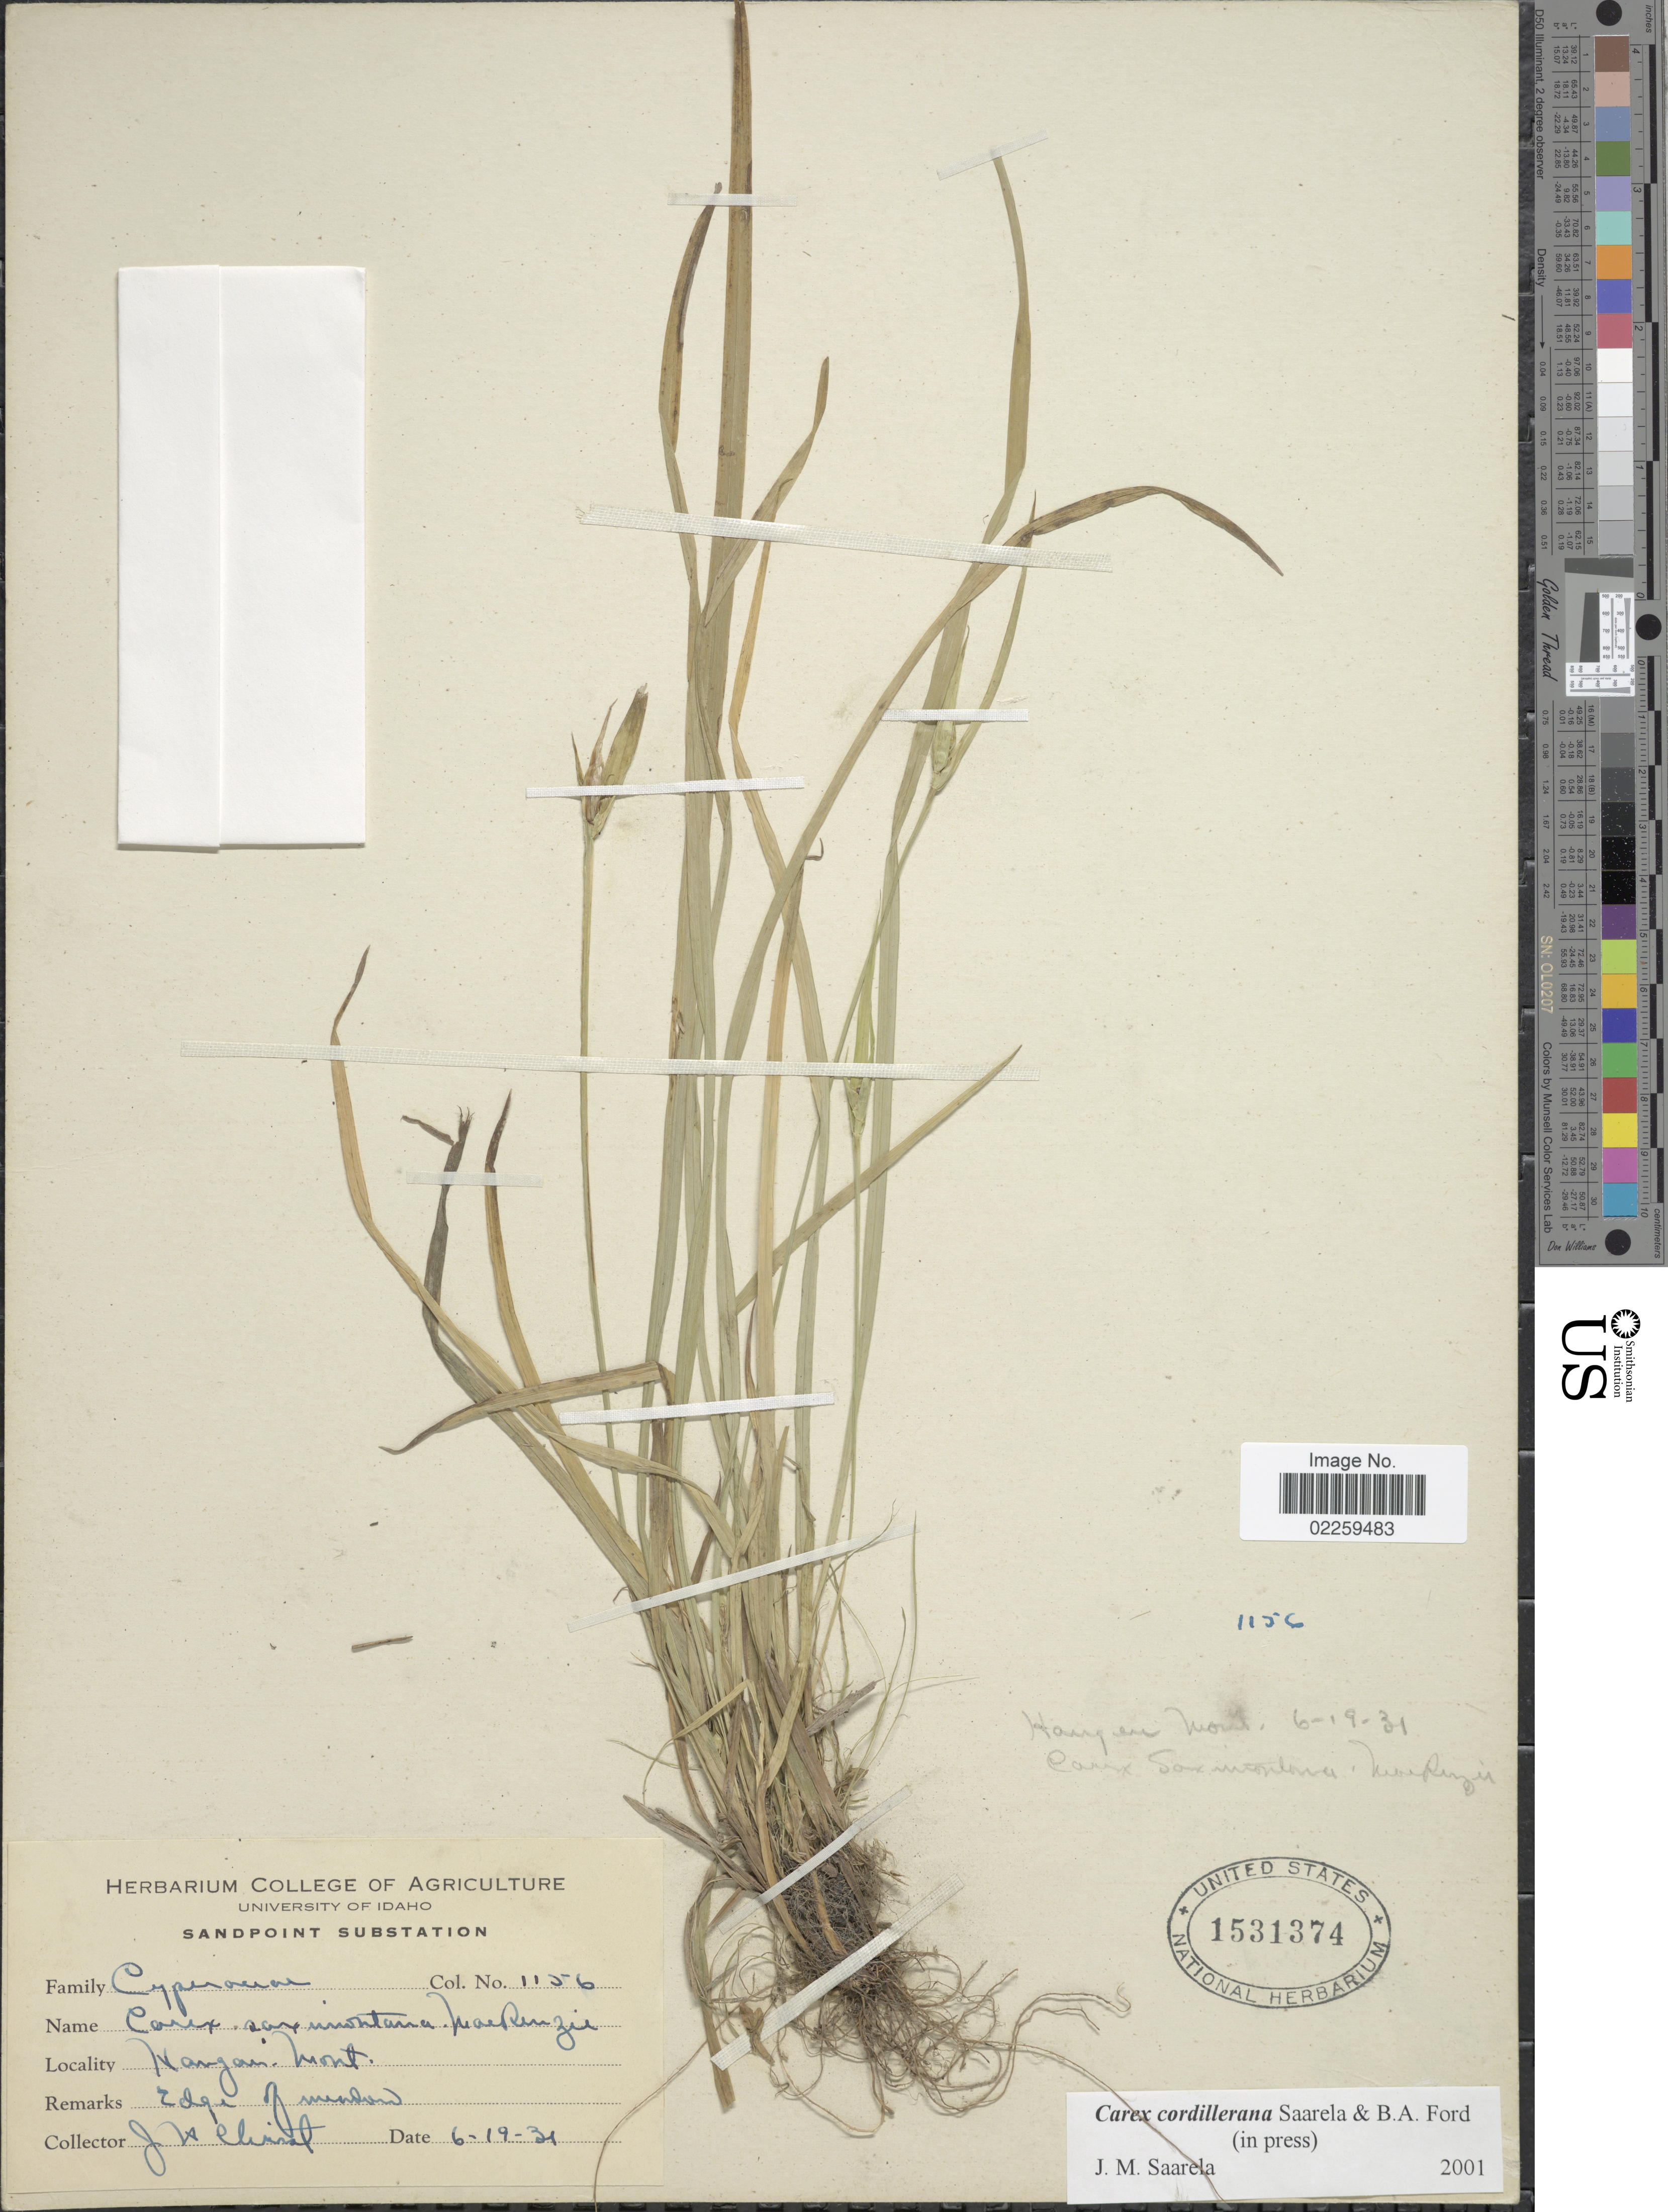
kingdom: Plantae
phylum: Tracheophyta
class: Liliopsida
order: Poales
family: Cyperaceae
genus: Carex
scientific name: Carex cordillerana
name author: Saarela & B.A. Ford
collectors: J. H. Christ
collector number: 1156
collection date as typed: Transcribed d/m/y: 19/6/31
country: United States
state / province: Montana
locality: Haugan, Mont. Edge of meadow.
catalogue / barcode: US 1531374